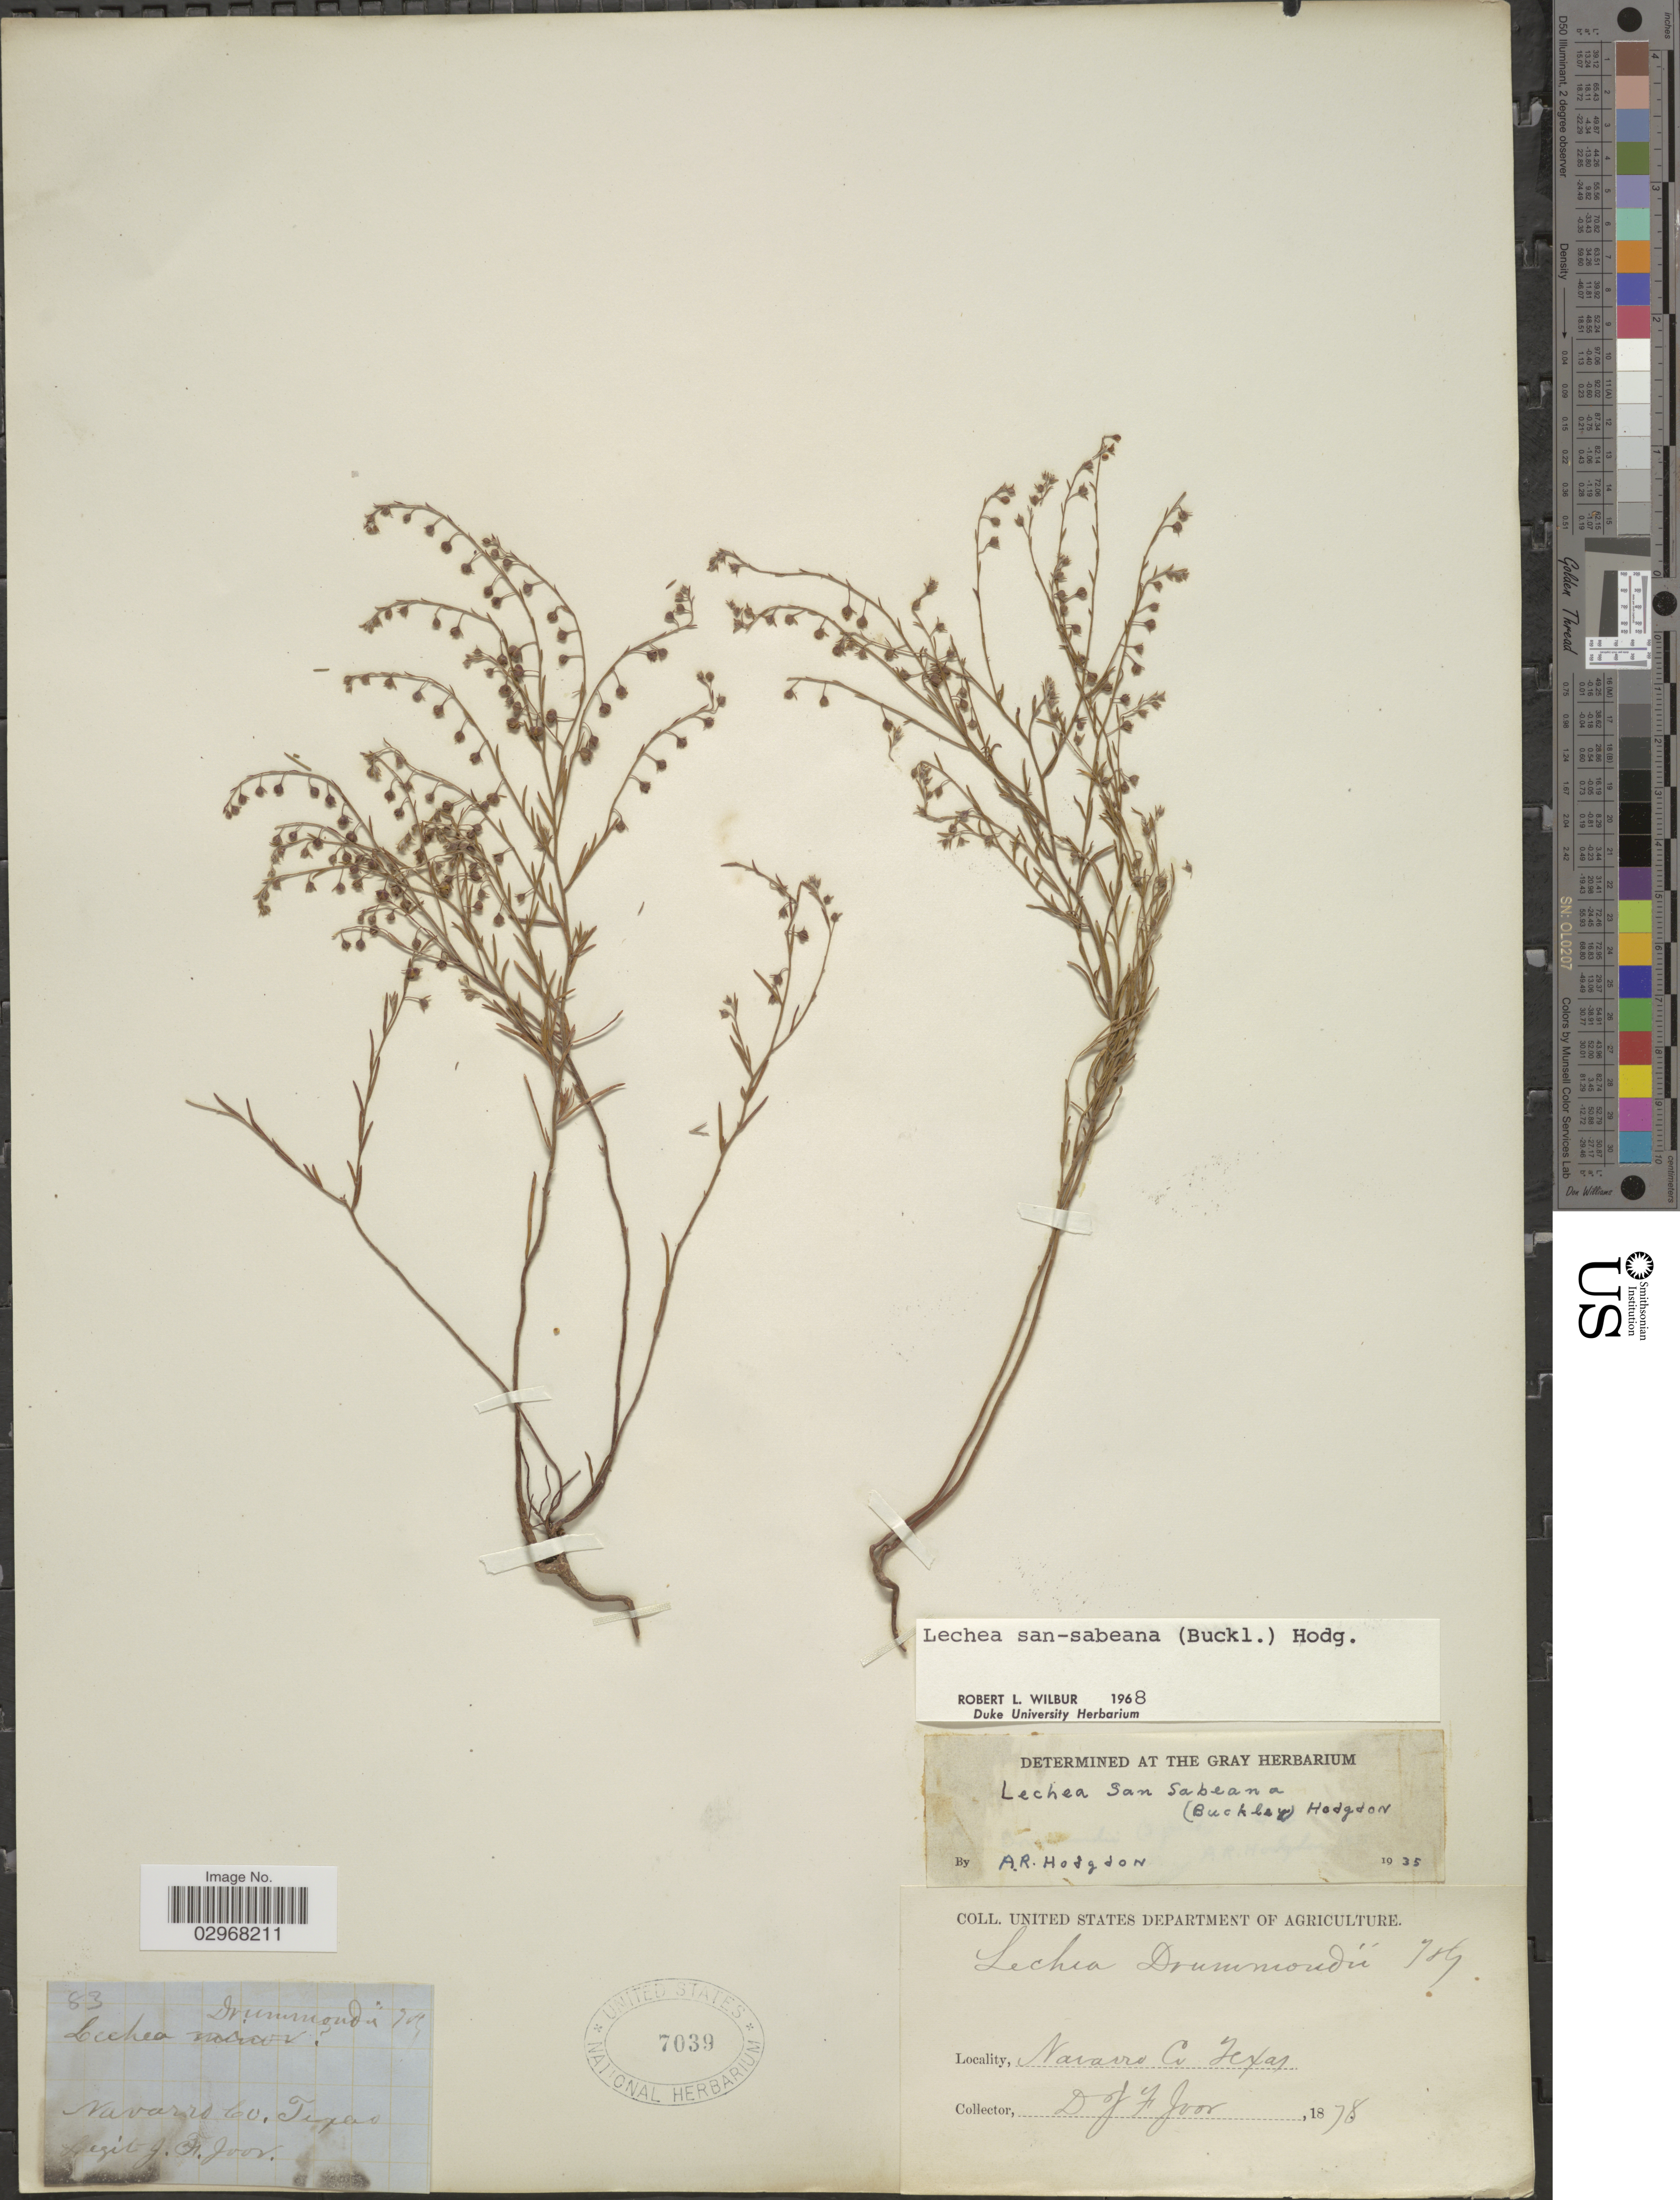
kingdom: Plantae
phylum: Tracheophyta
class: Magnoliopsida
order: Malvales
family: Cistaceae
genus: Lechea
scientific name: Lechea san-sabeana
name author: (Buckley) Hodgdon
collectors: J. F. Joor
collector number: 83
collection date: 1878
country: United States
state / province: Texas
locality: Navarro Co.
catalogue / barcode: US 7039